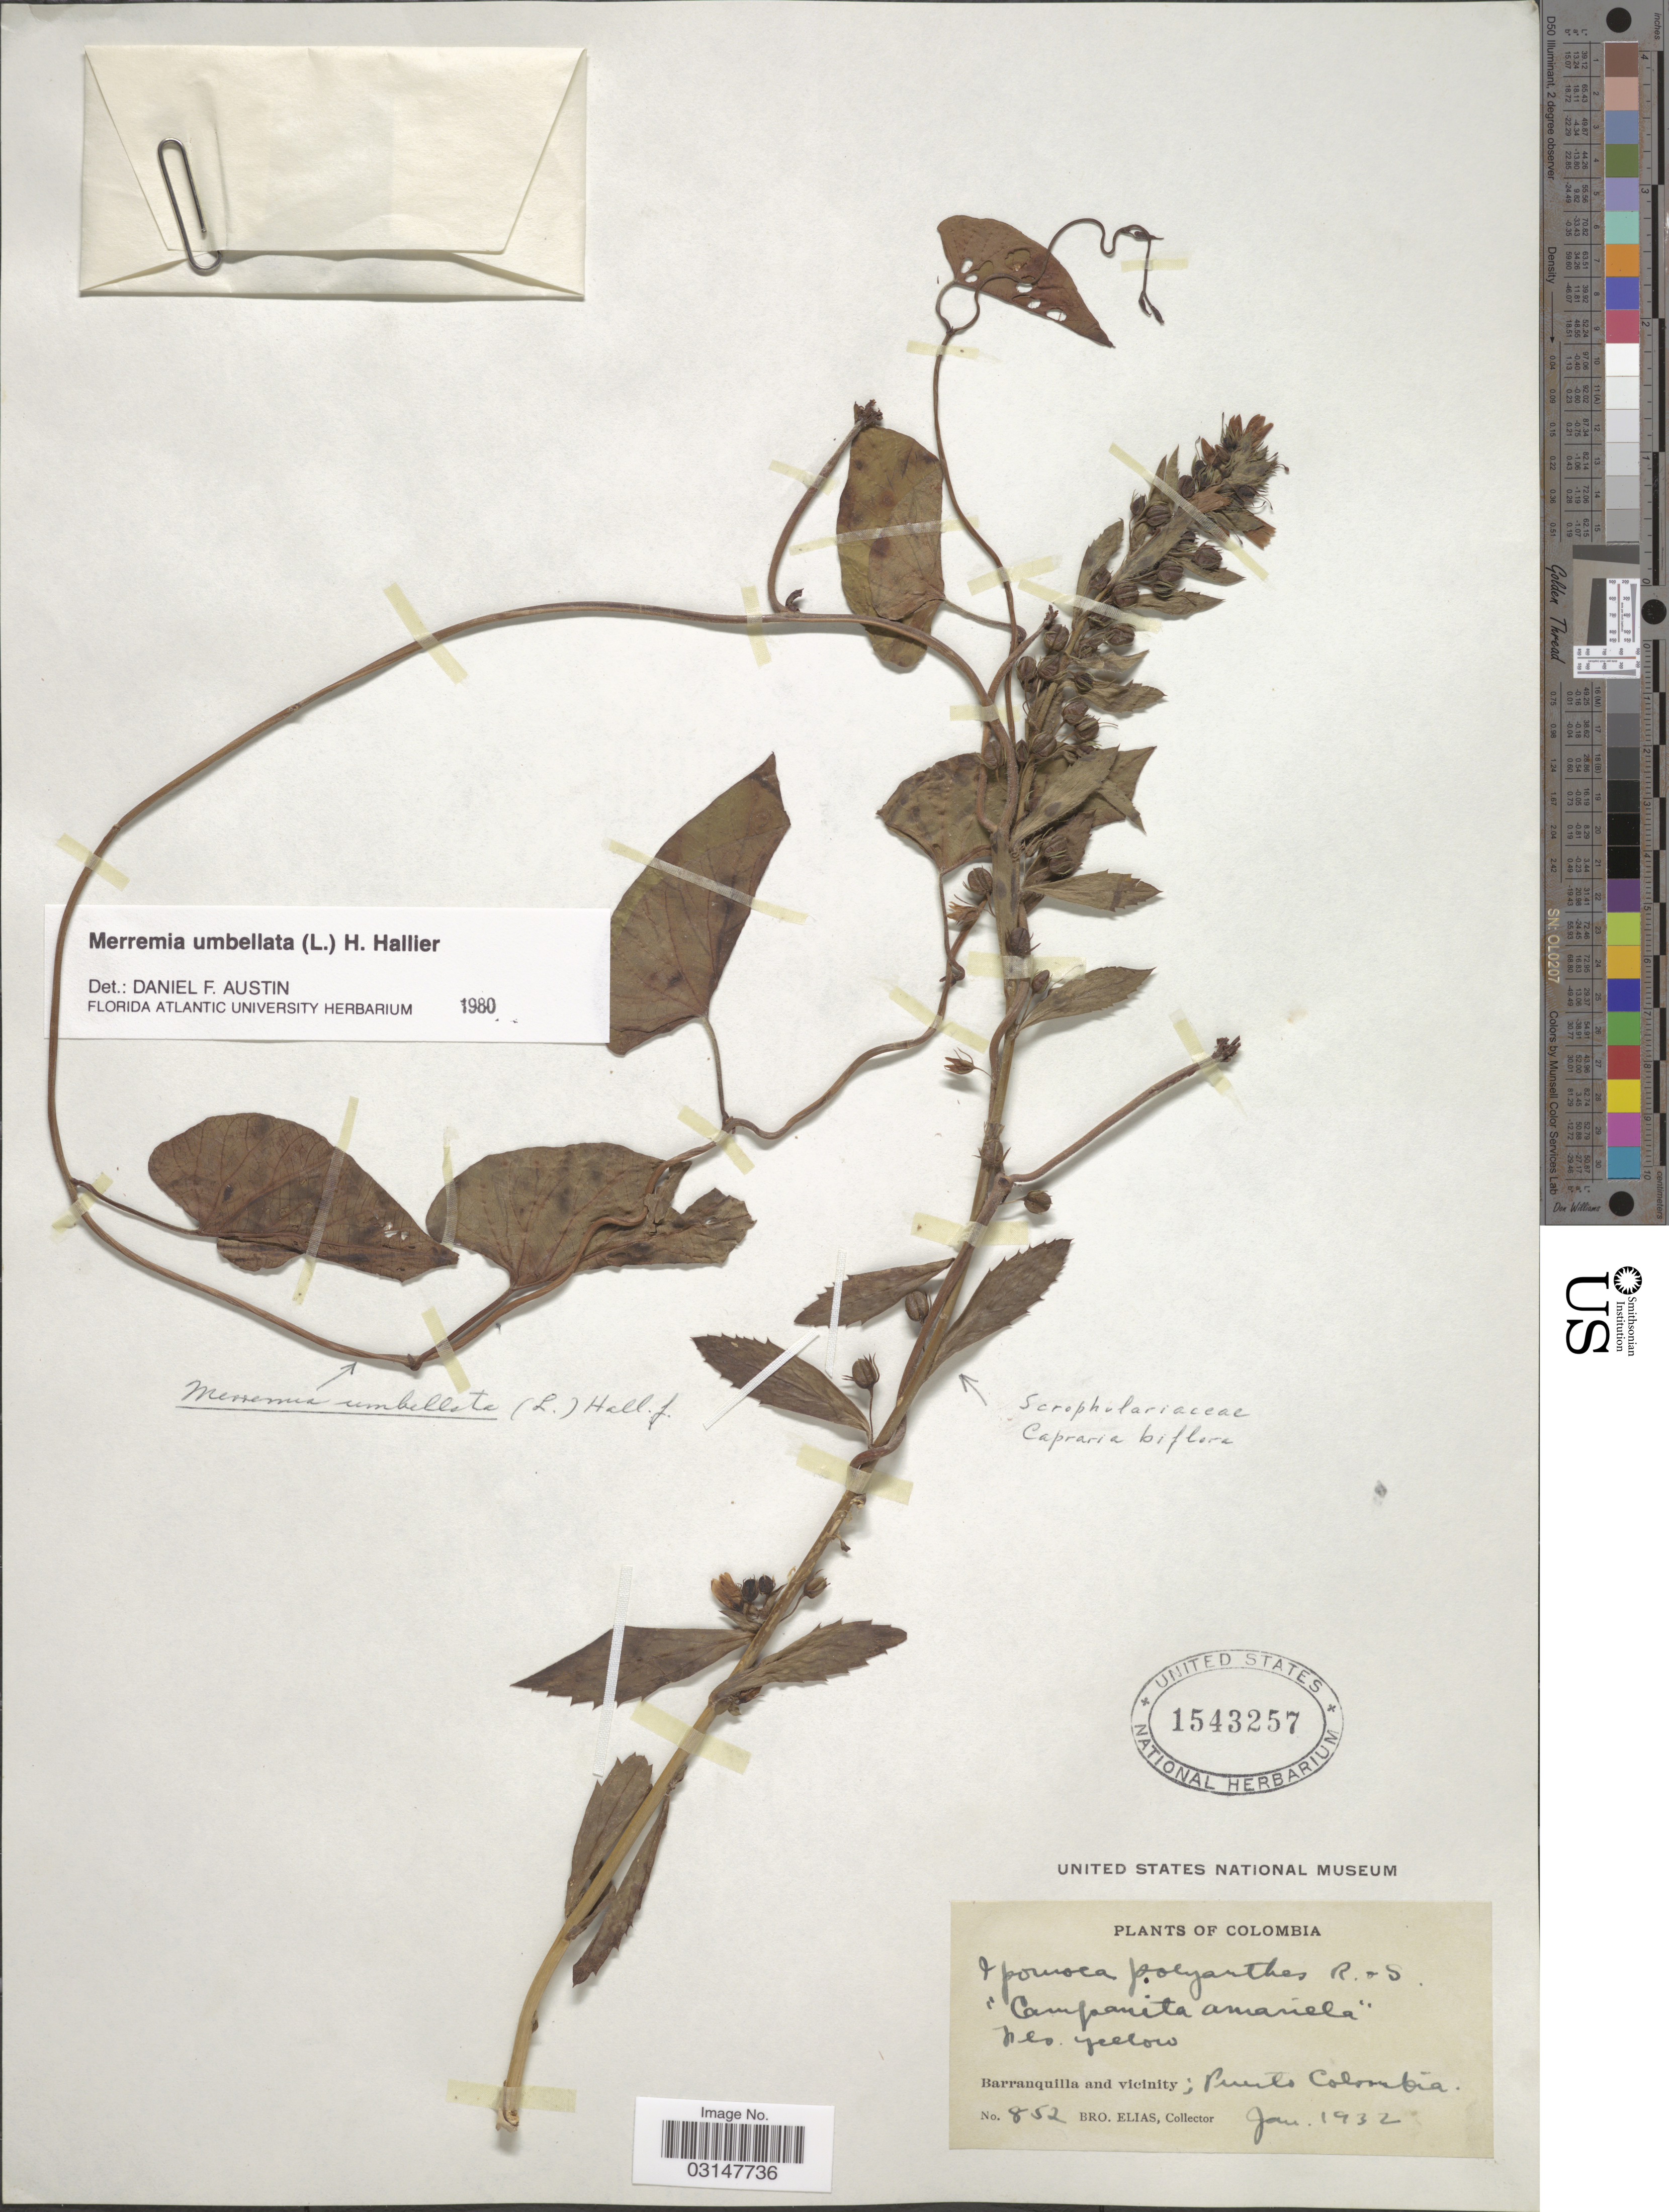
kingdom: Plantae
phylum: Tracheophyta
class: Magnoliopsida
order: Solanales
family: Convolvulaceae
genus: Camonea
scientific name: Camonea umbellata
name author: (L.) A. R. Simões & Staples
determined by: Strong, Mark T., (BOT), Smithsonian Institution - National Museum of Natural History (UNITED STATES)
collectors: Bro. Elias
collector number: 852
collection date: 1932-01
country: Colombia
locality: Barranquilla and vicinity; Puerto Colombia.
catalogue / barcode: US 1543257